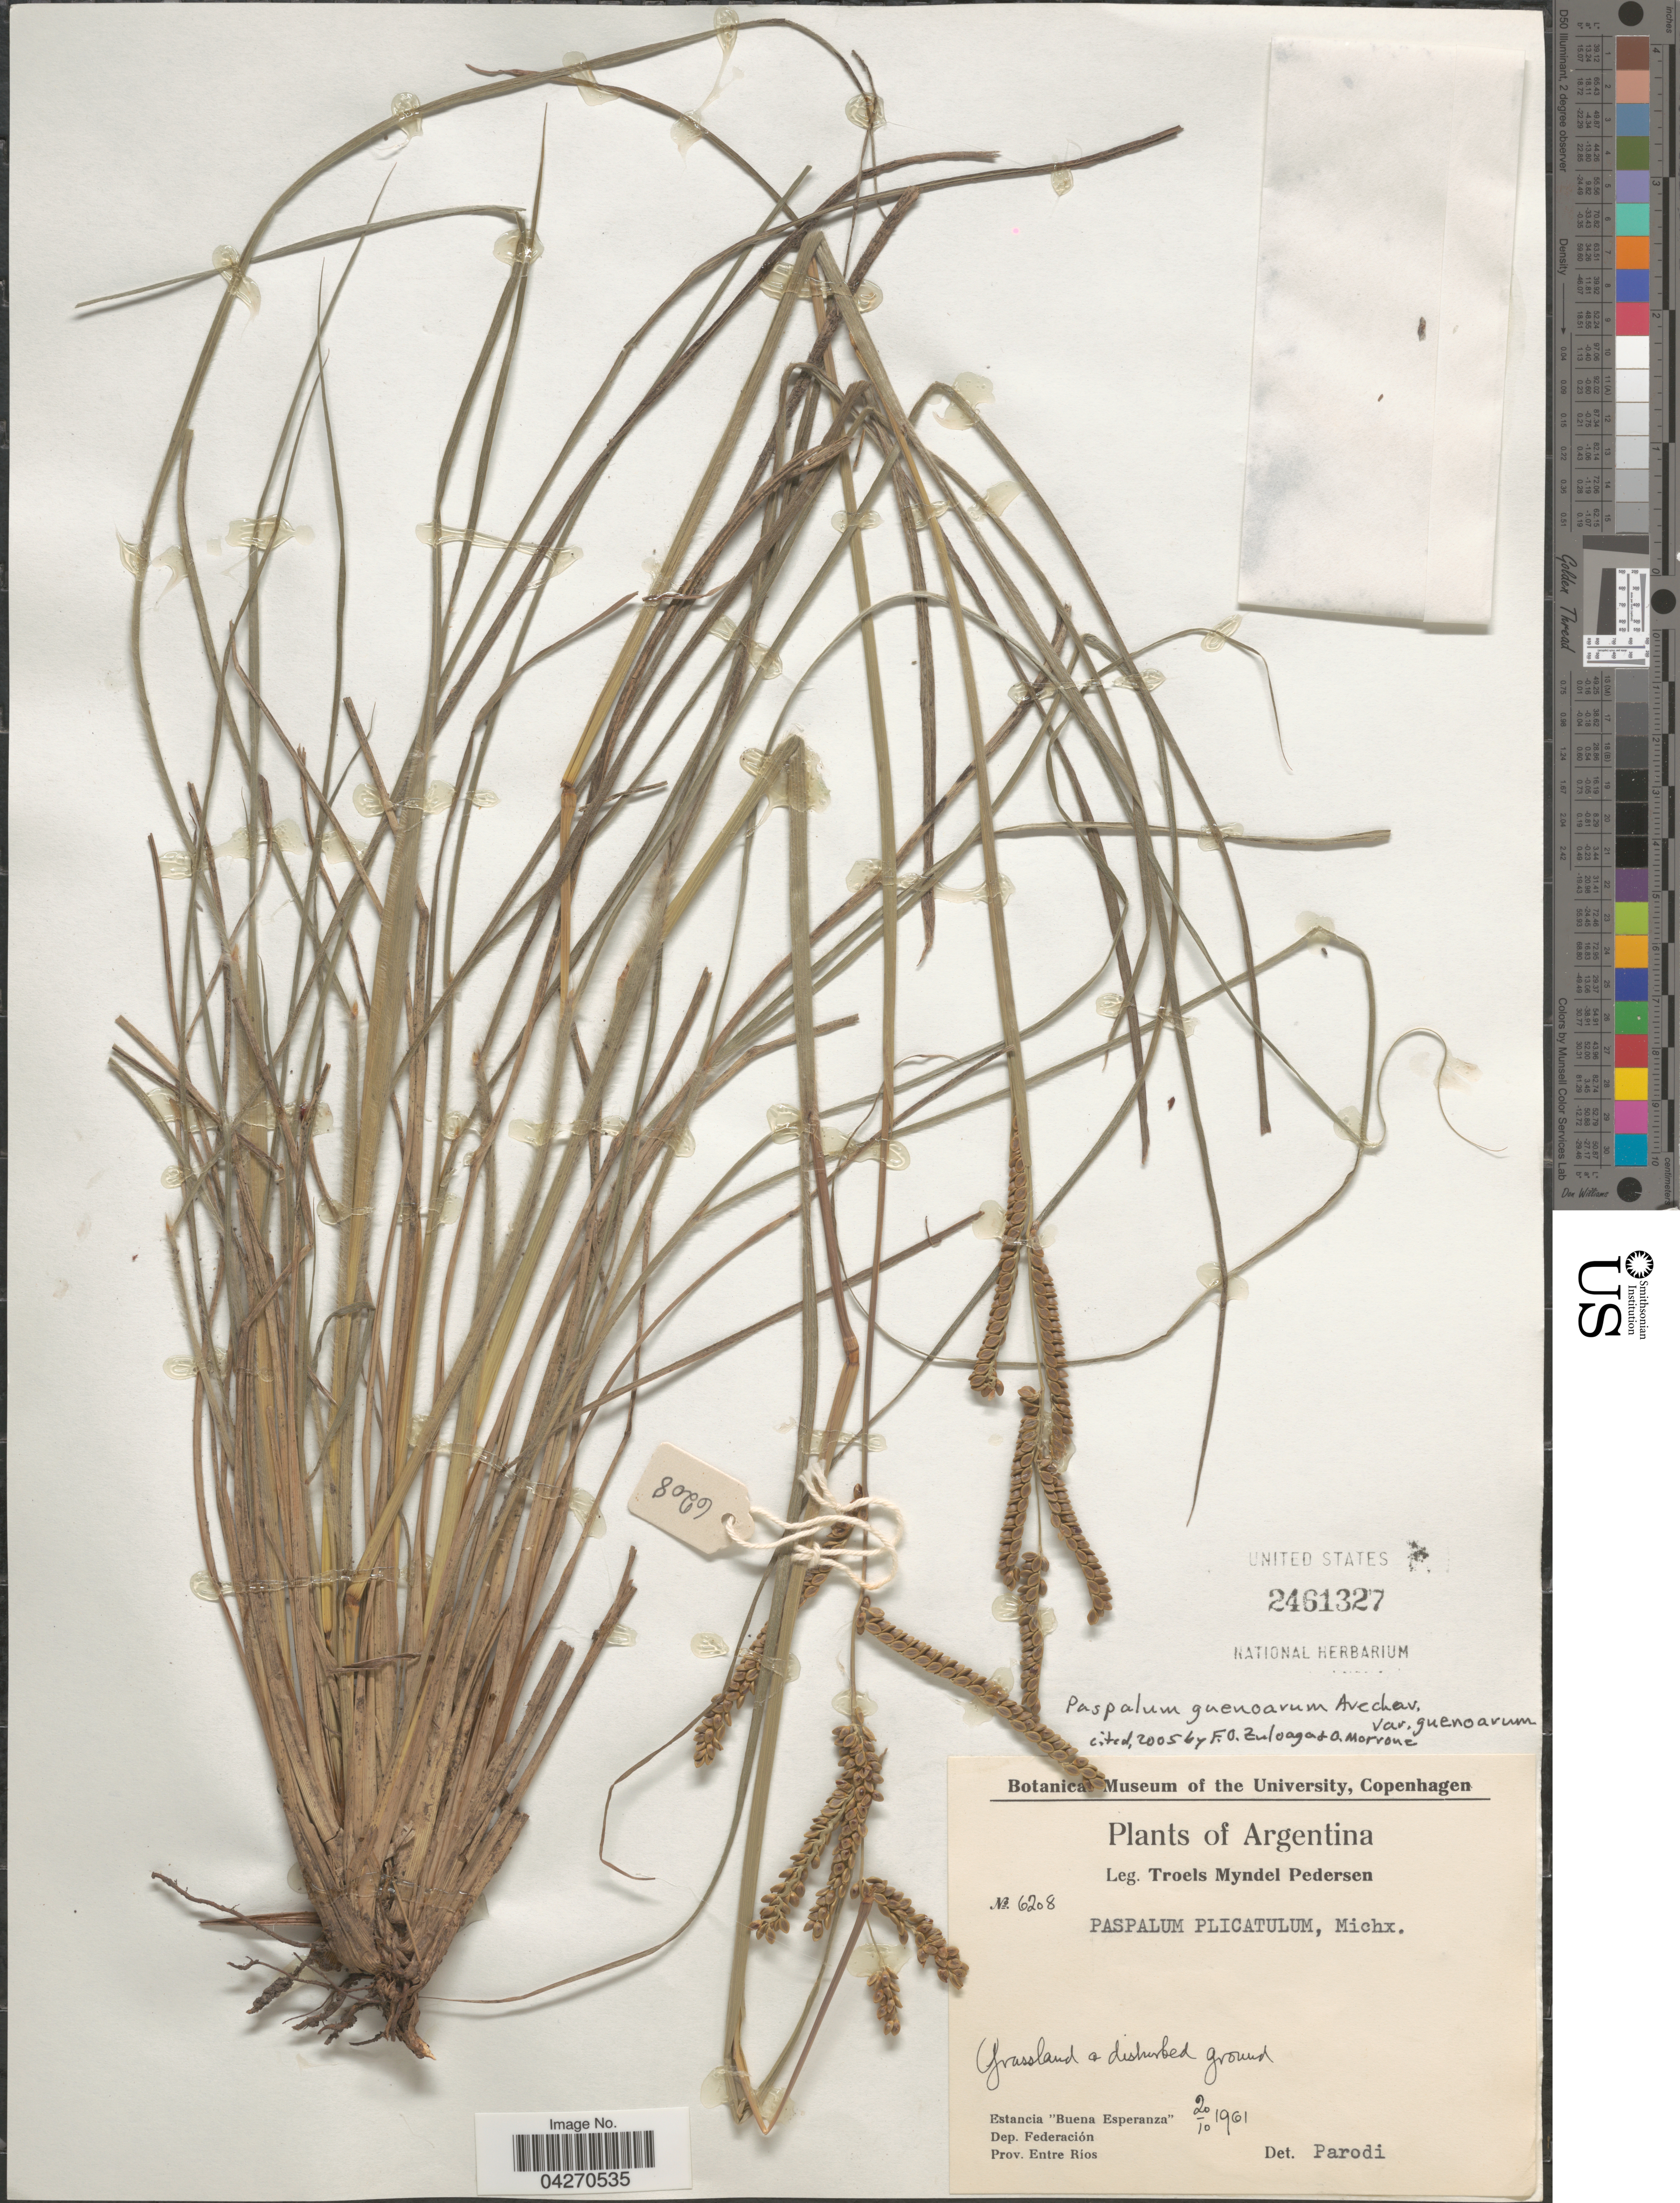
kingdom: Plantae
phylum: Tracheophyta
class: Liliopsida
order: Poales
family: Poaceae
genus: Paspalum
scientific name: Paspalum guenoarum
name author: Arechav.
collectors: T. Pederson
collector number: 6208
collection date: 1961-10-20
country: Argentina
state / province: Entre Rios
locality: Estancia "Buena Esperanza". Dep. Federación.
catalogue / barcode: US 2461327